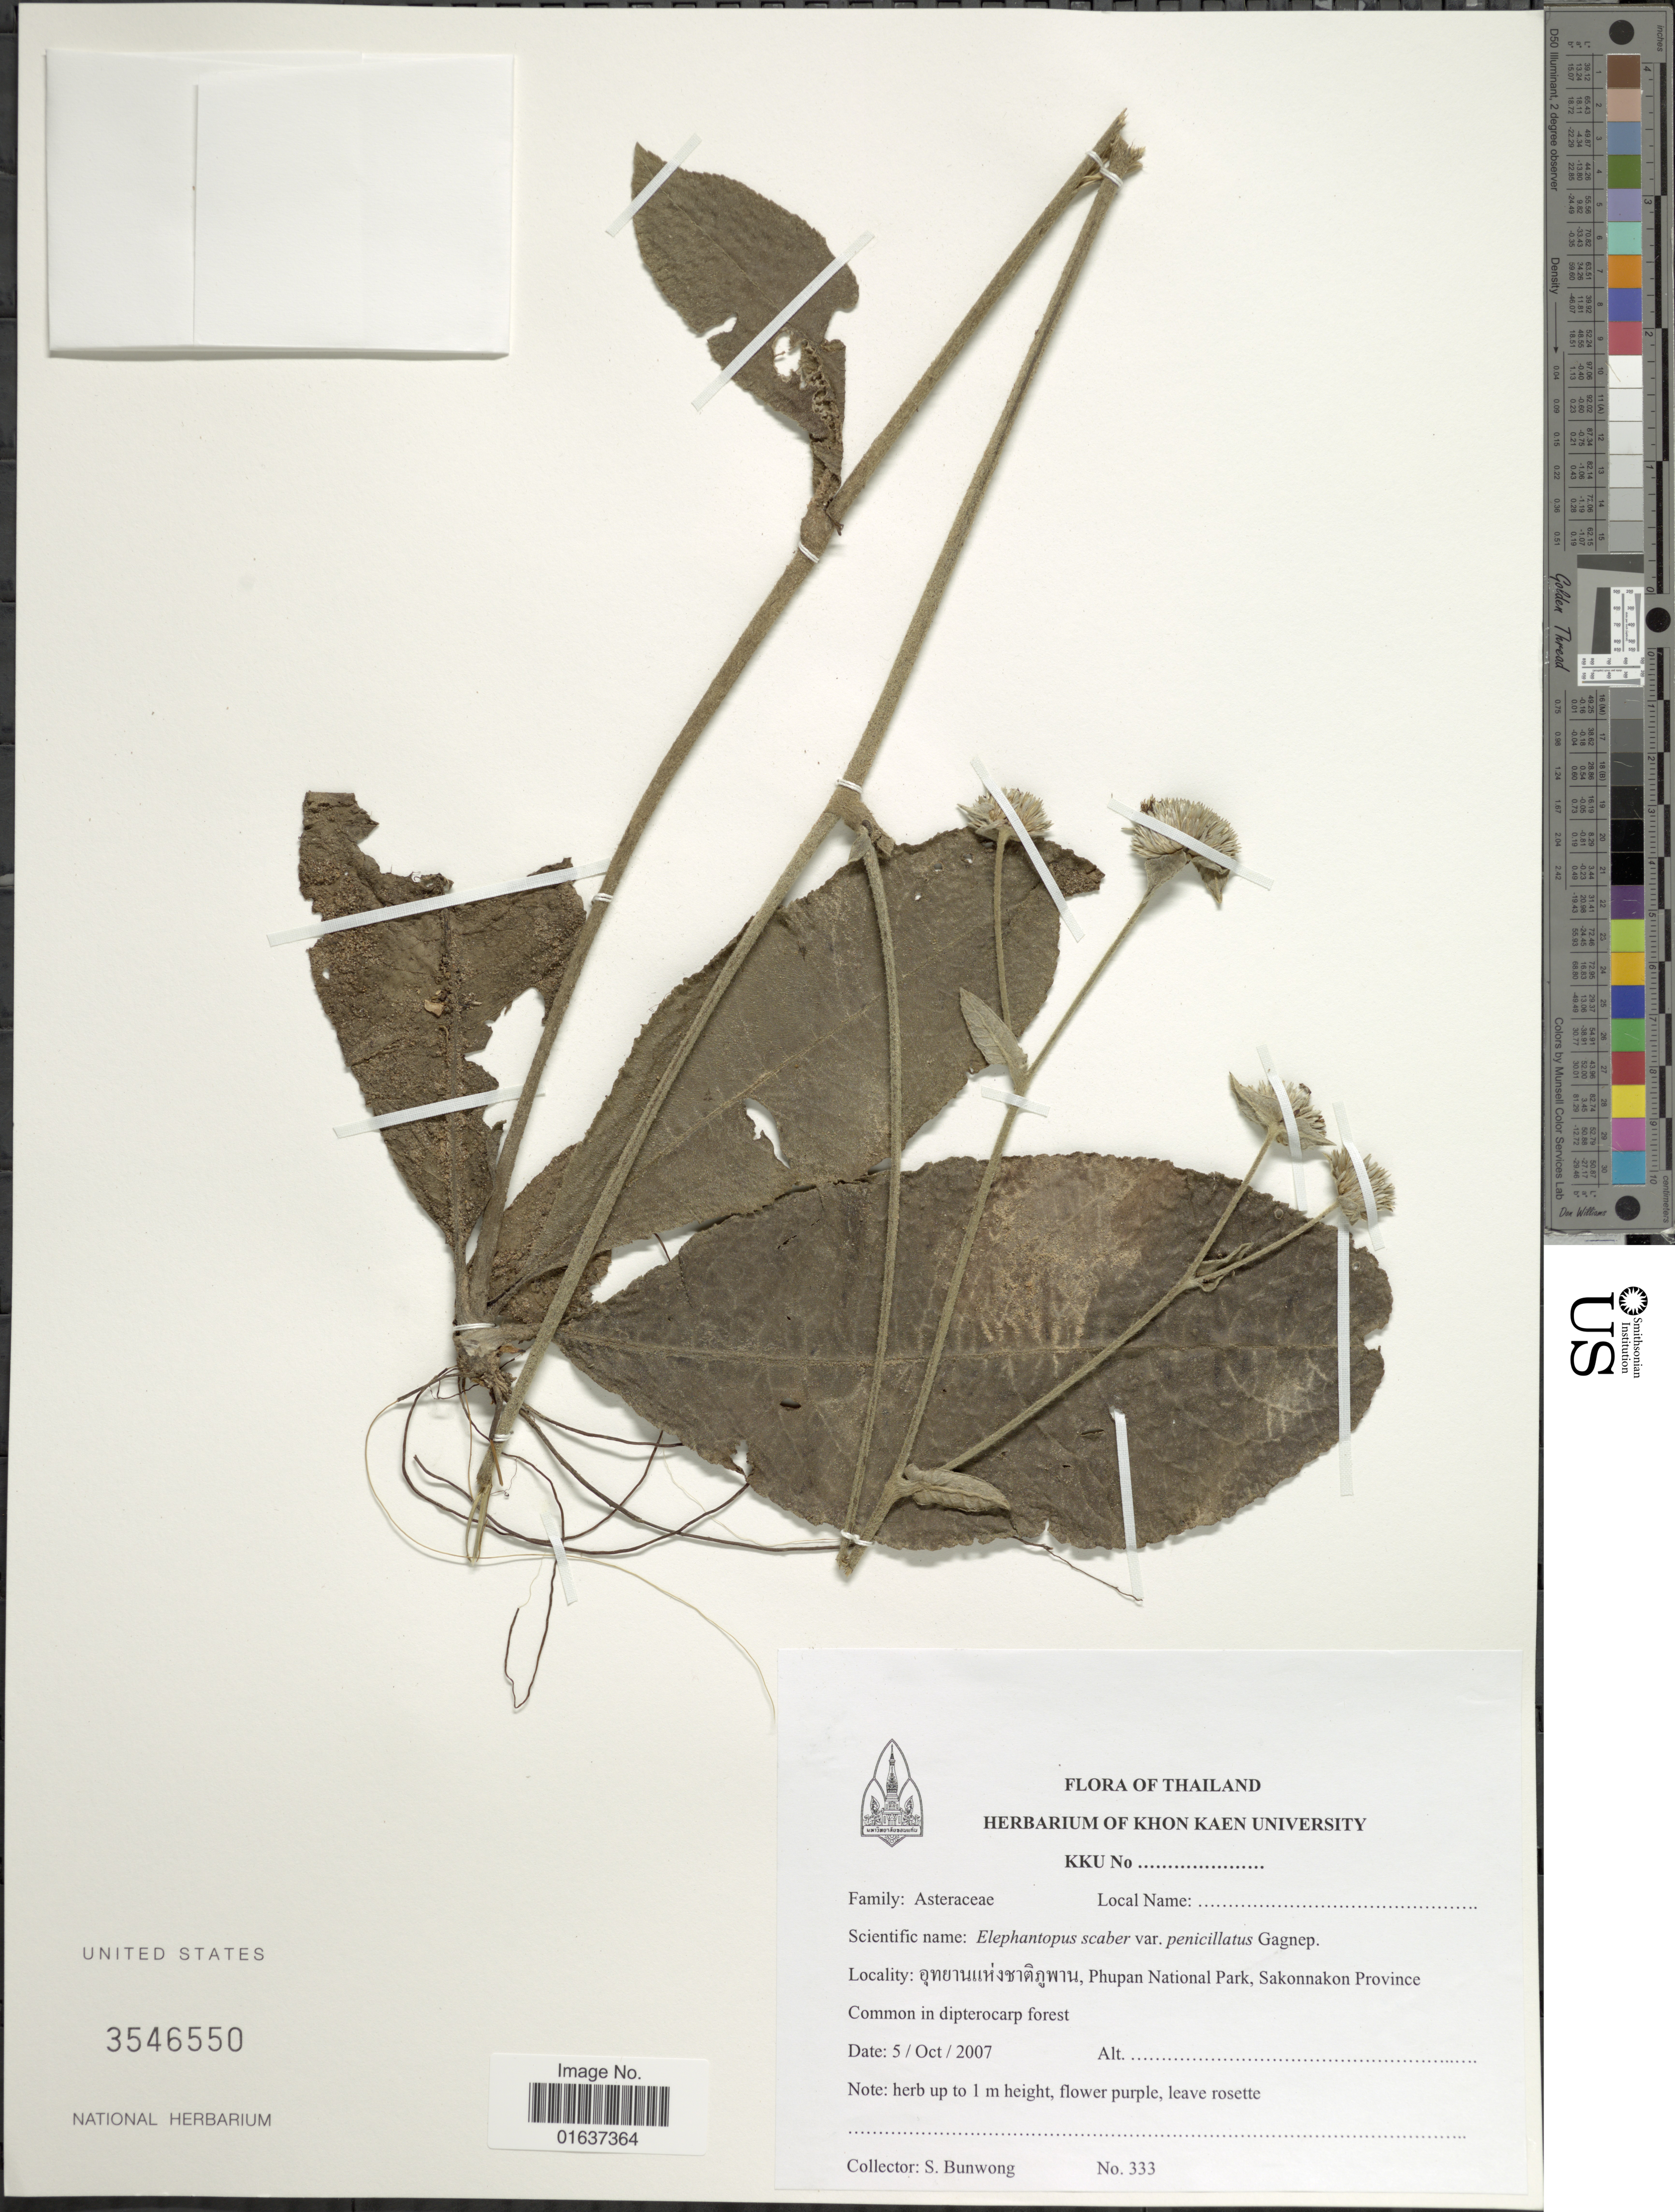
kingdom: Plantae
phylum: Tracheophyta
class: Magnoliopsida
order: Asterales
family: Asteraceae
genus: Elephantopus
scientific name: Elephantopus scaber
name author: L.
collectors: S. Bunwong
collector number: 333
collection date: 2007-10-05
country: Thailand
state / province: Sakon Nakhon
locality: Phupan National Park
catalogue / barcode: US 3546550